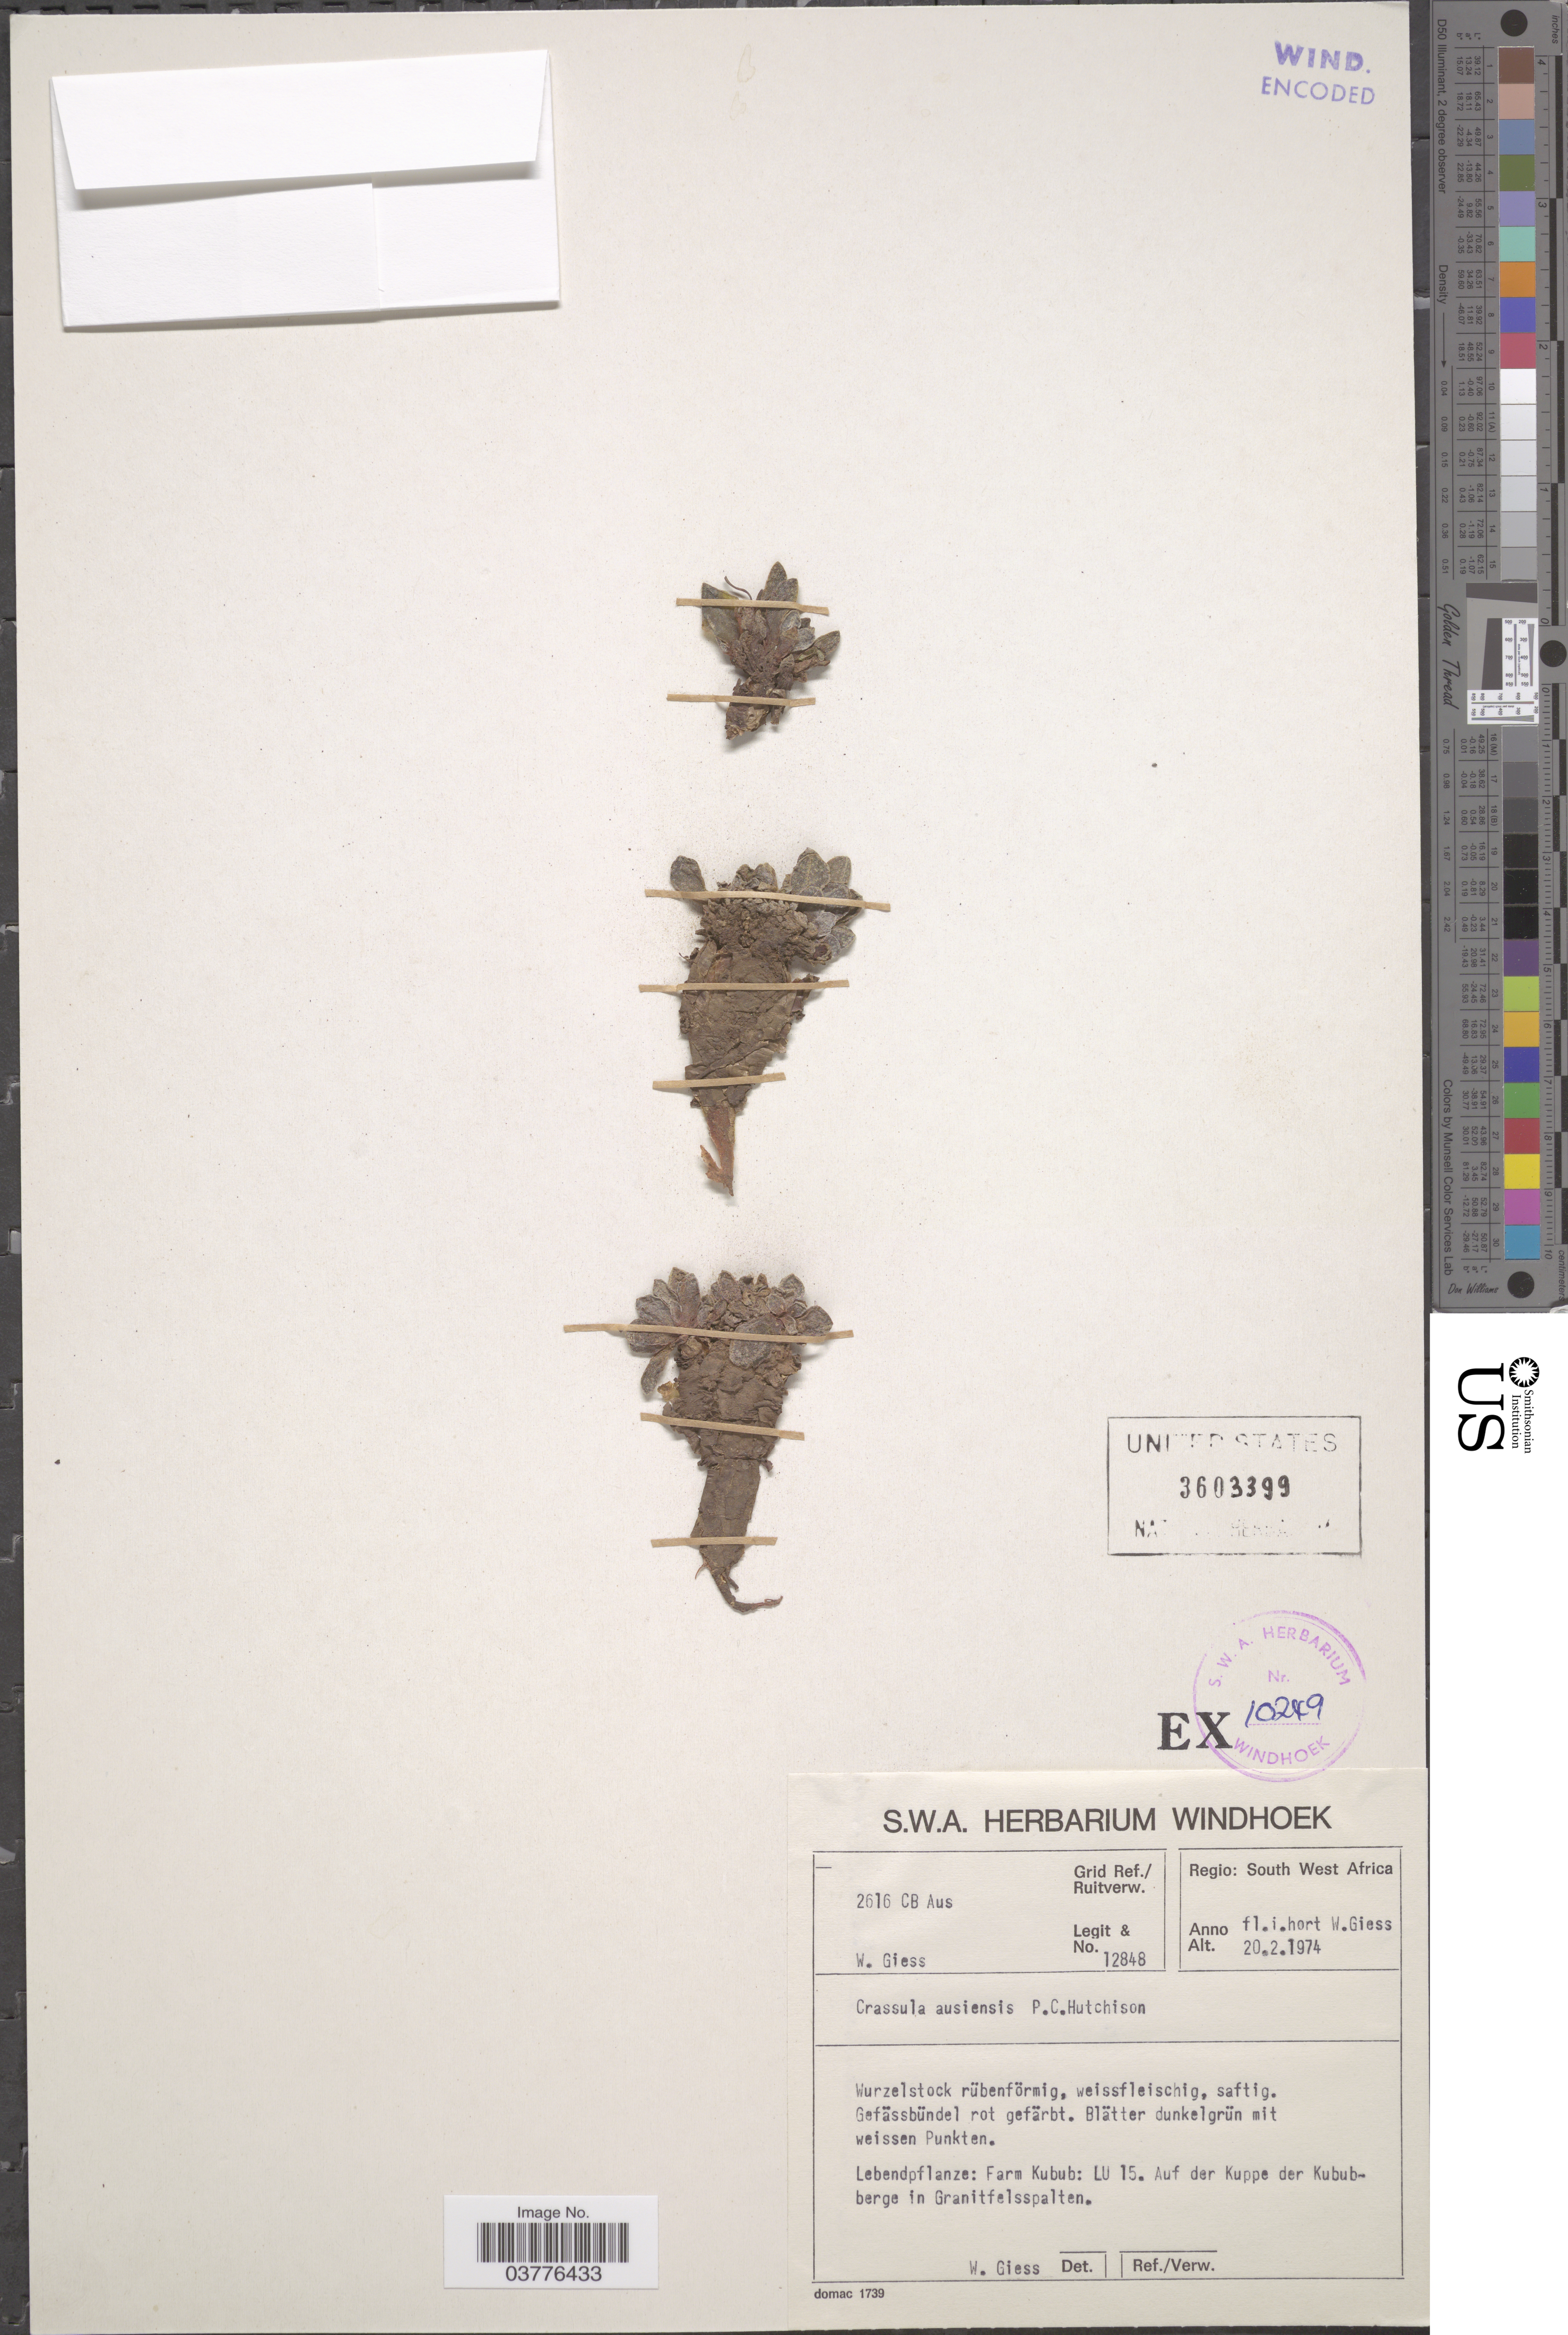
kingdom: Plantae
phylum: Tracheophyta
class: Magnoliopsida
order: Saxifragales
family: Crassulaceae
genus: Crassula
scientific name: Crassula ausensis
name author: Hutchinson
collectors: W. Giess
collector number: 12848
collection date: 1974-02-20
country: Namibia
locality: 2616 CB Aus Grid Ref./Ruitverw. Regio: South West Africa.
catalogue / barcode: US 3603399